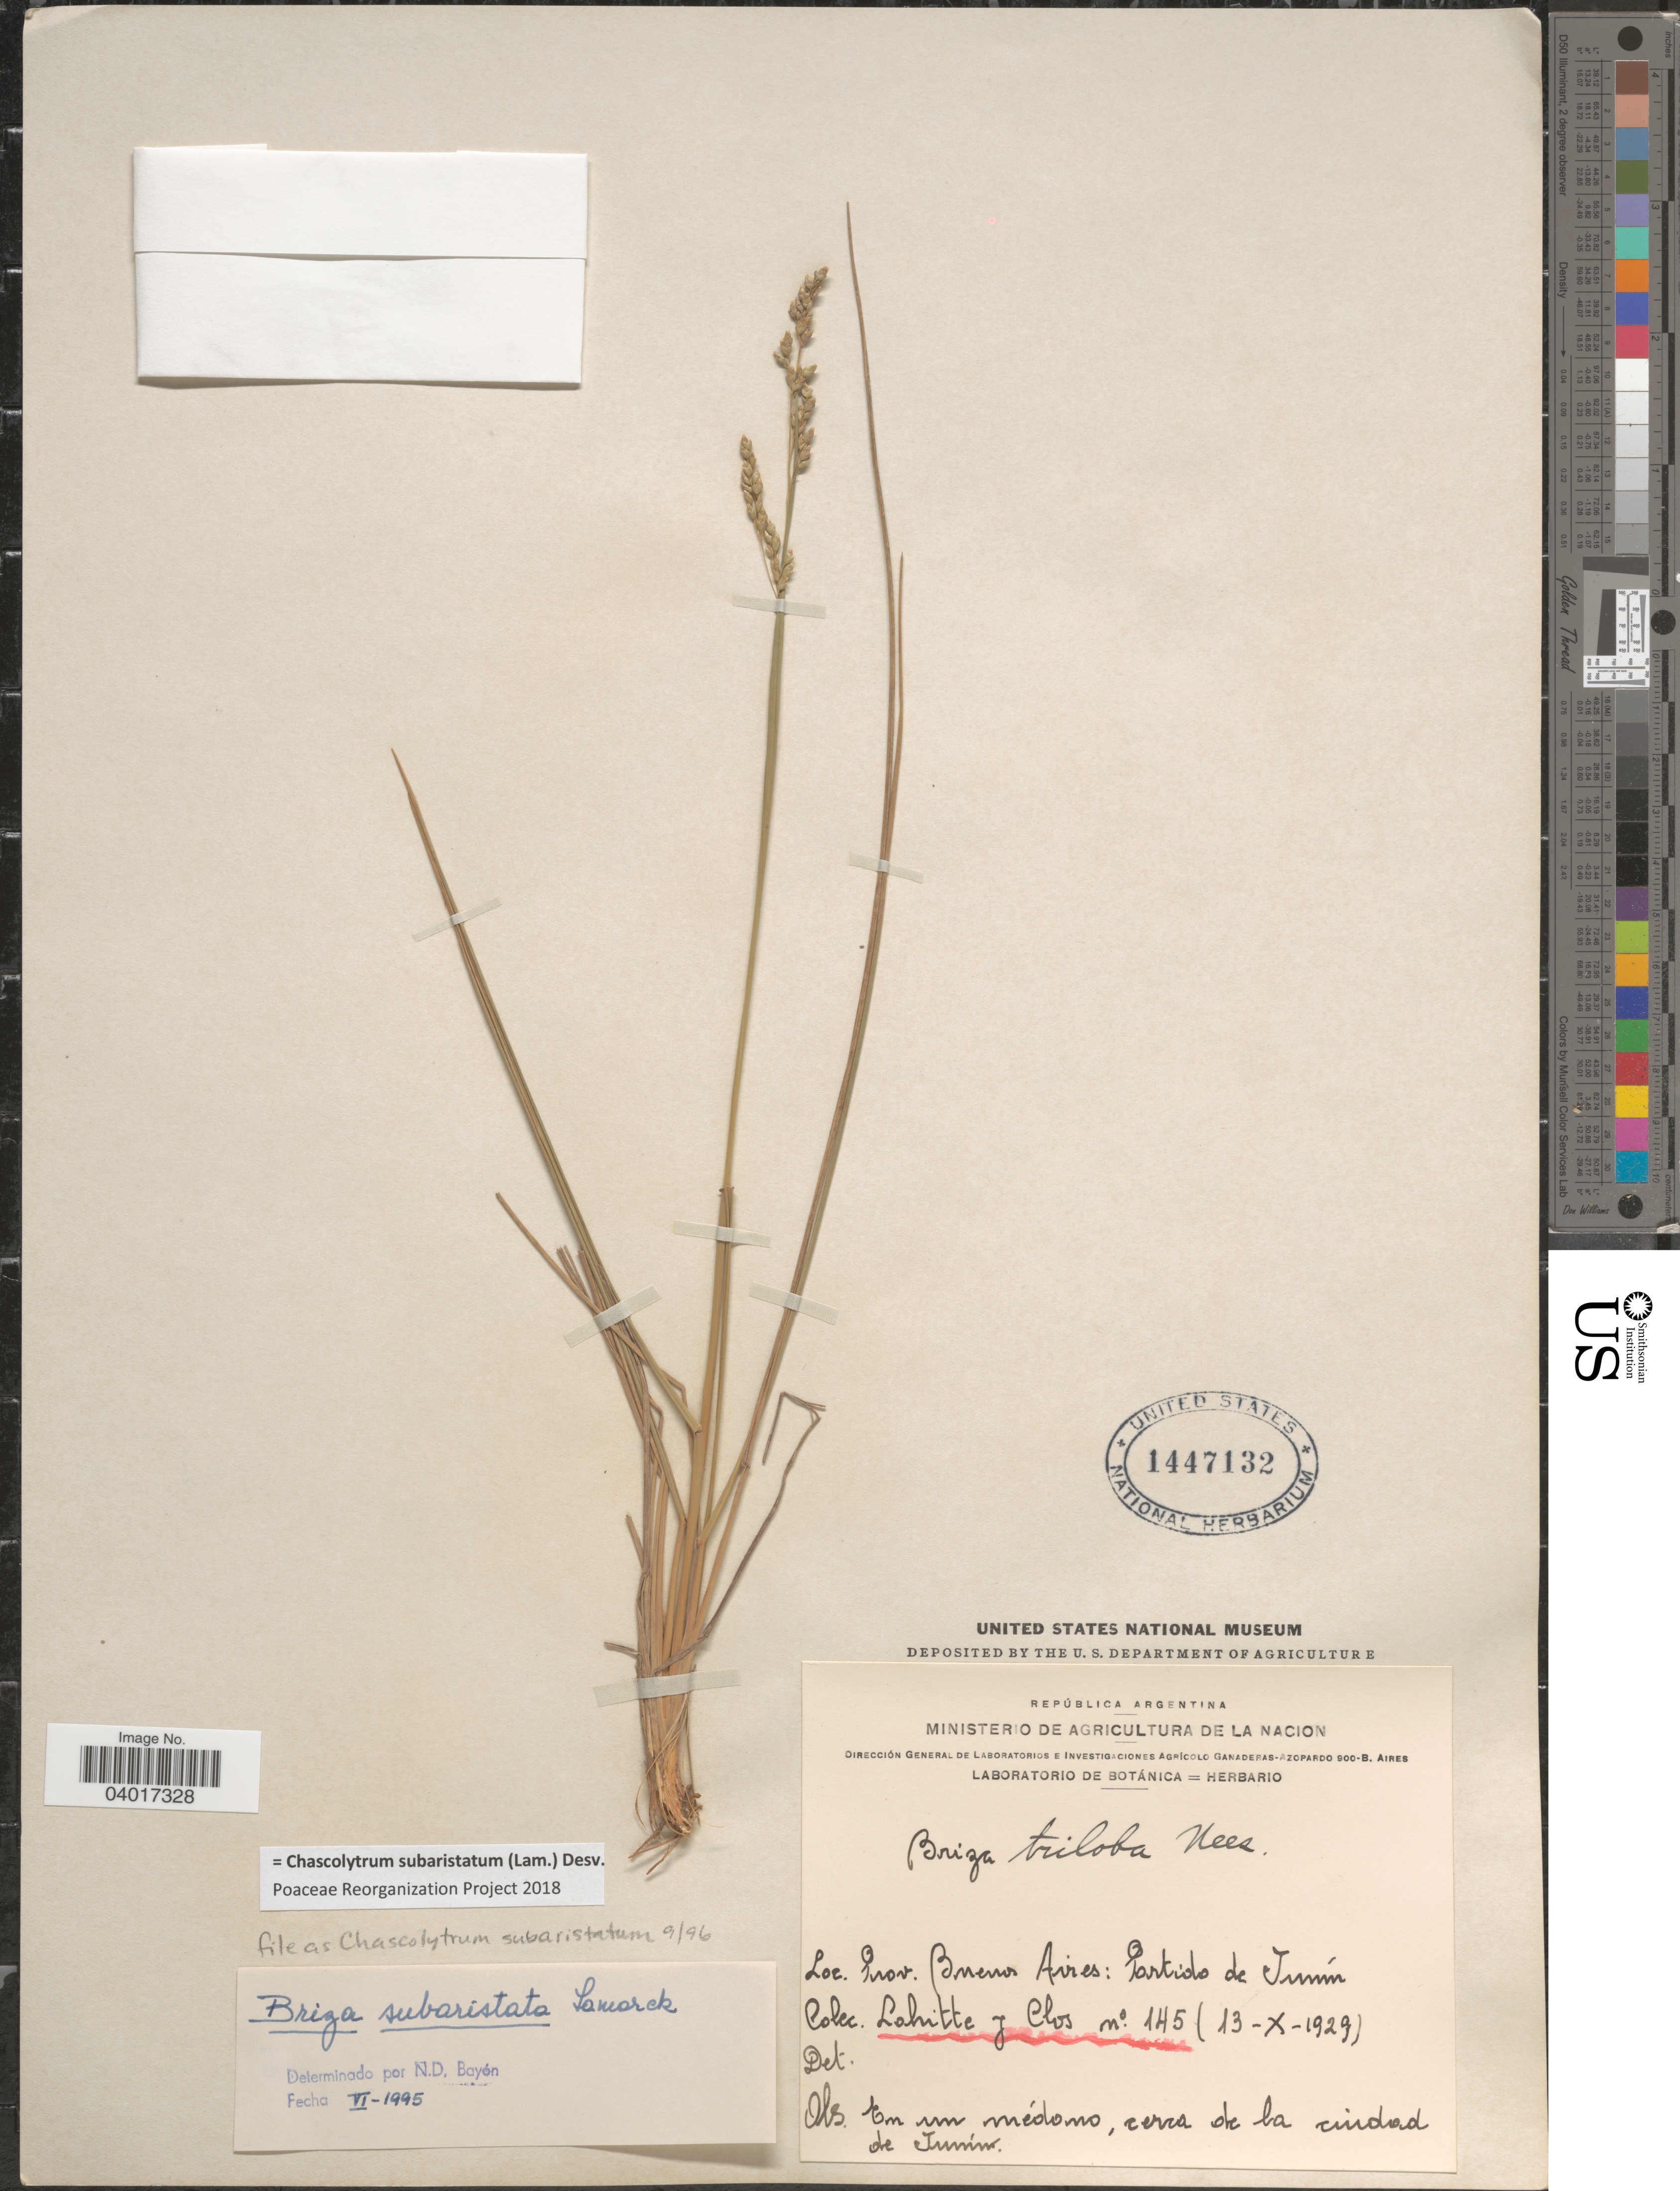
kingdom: Plantae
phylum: Tracheophyta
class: Liliopsida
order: Poales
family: Poaceae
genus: Chascolytrum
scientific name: Chascolytrum subaristatum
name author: (Lam.) Desv.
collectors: -. Lahitte & Clos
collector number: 145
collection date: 1929-10-13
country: Argentina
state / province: Buenos Aires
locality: Partido de Junín. En un médono, cerca de la cuidad de Junín.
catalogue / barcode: US 1447132